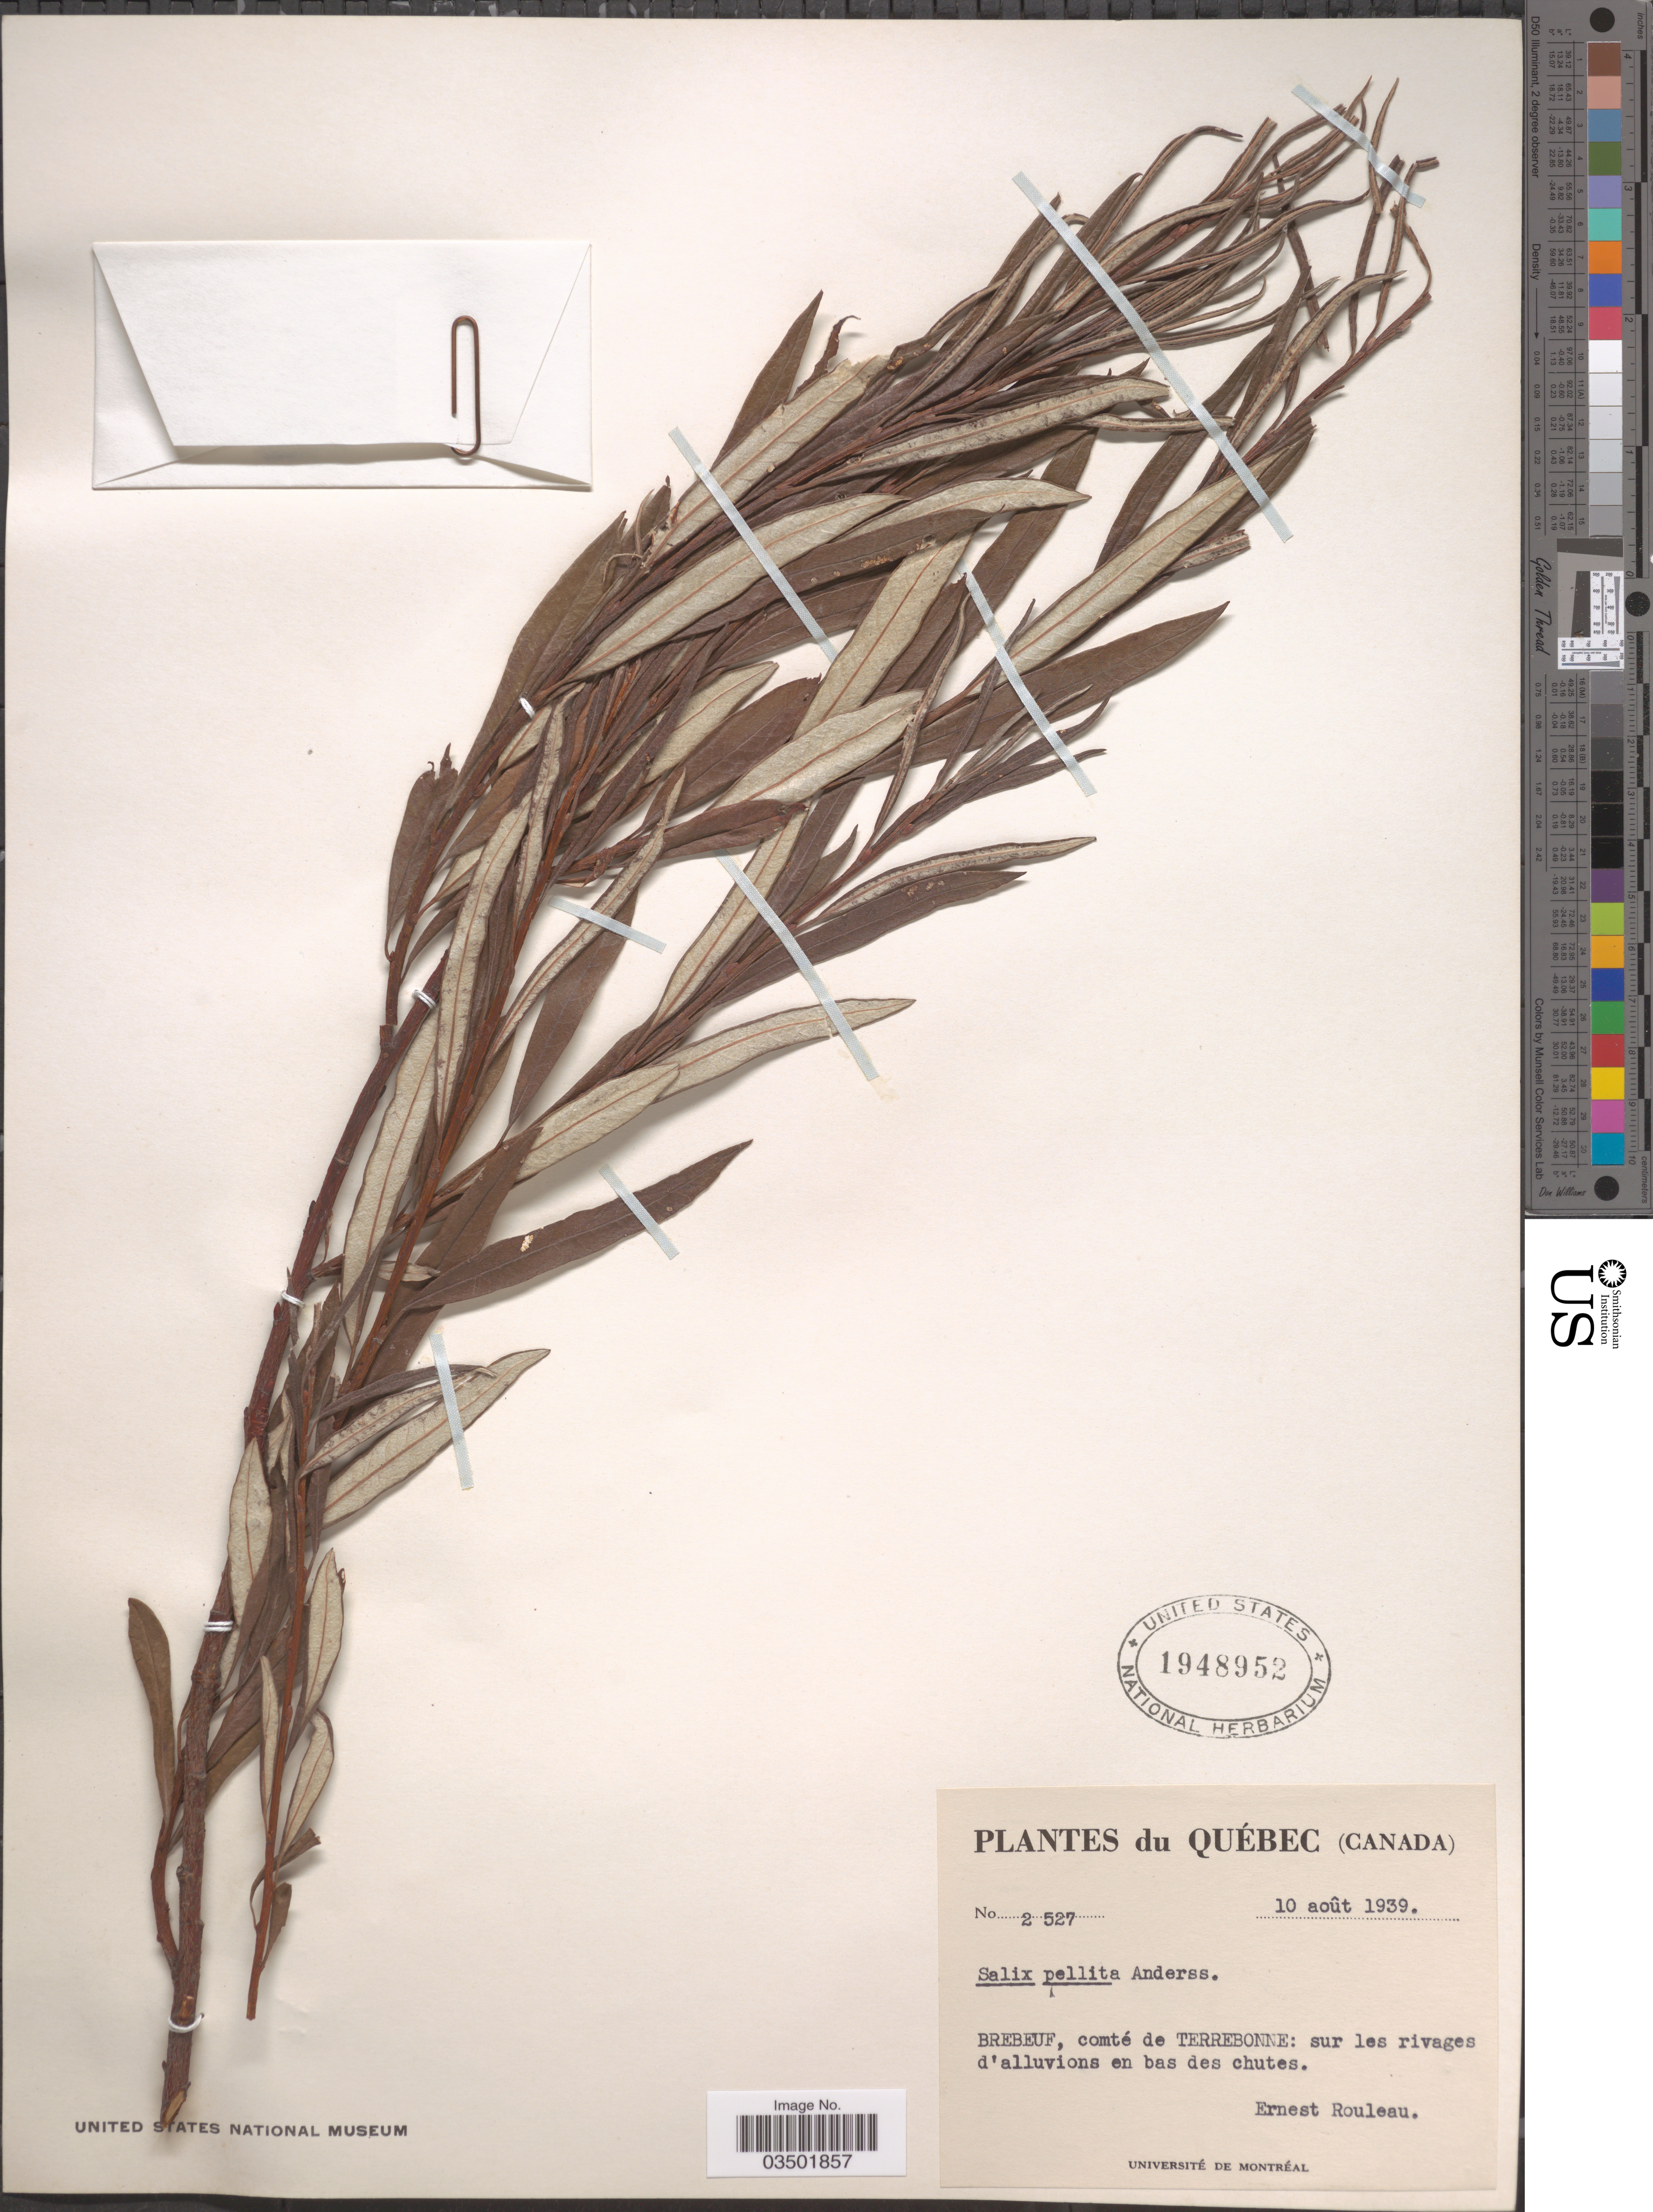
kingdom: Plantae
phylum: Tracheophyta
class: Magnoliopsida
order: Malpighiales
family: Salicaceae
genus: Salix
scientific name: Salix pellita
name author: (Andersson) Bebb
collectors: E. Rouleau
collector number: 2527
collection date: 1939-08-10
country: Canada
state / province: Quebec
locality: Brebeuf, comté de Terrebonne: sur les rivages d'alluvions en bas des chutes.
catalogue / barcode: US 1948952